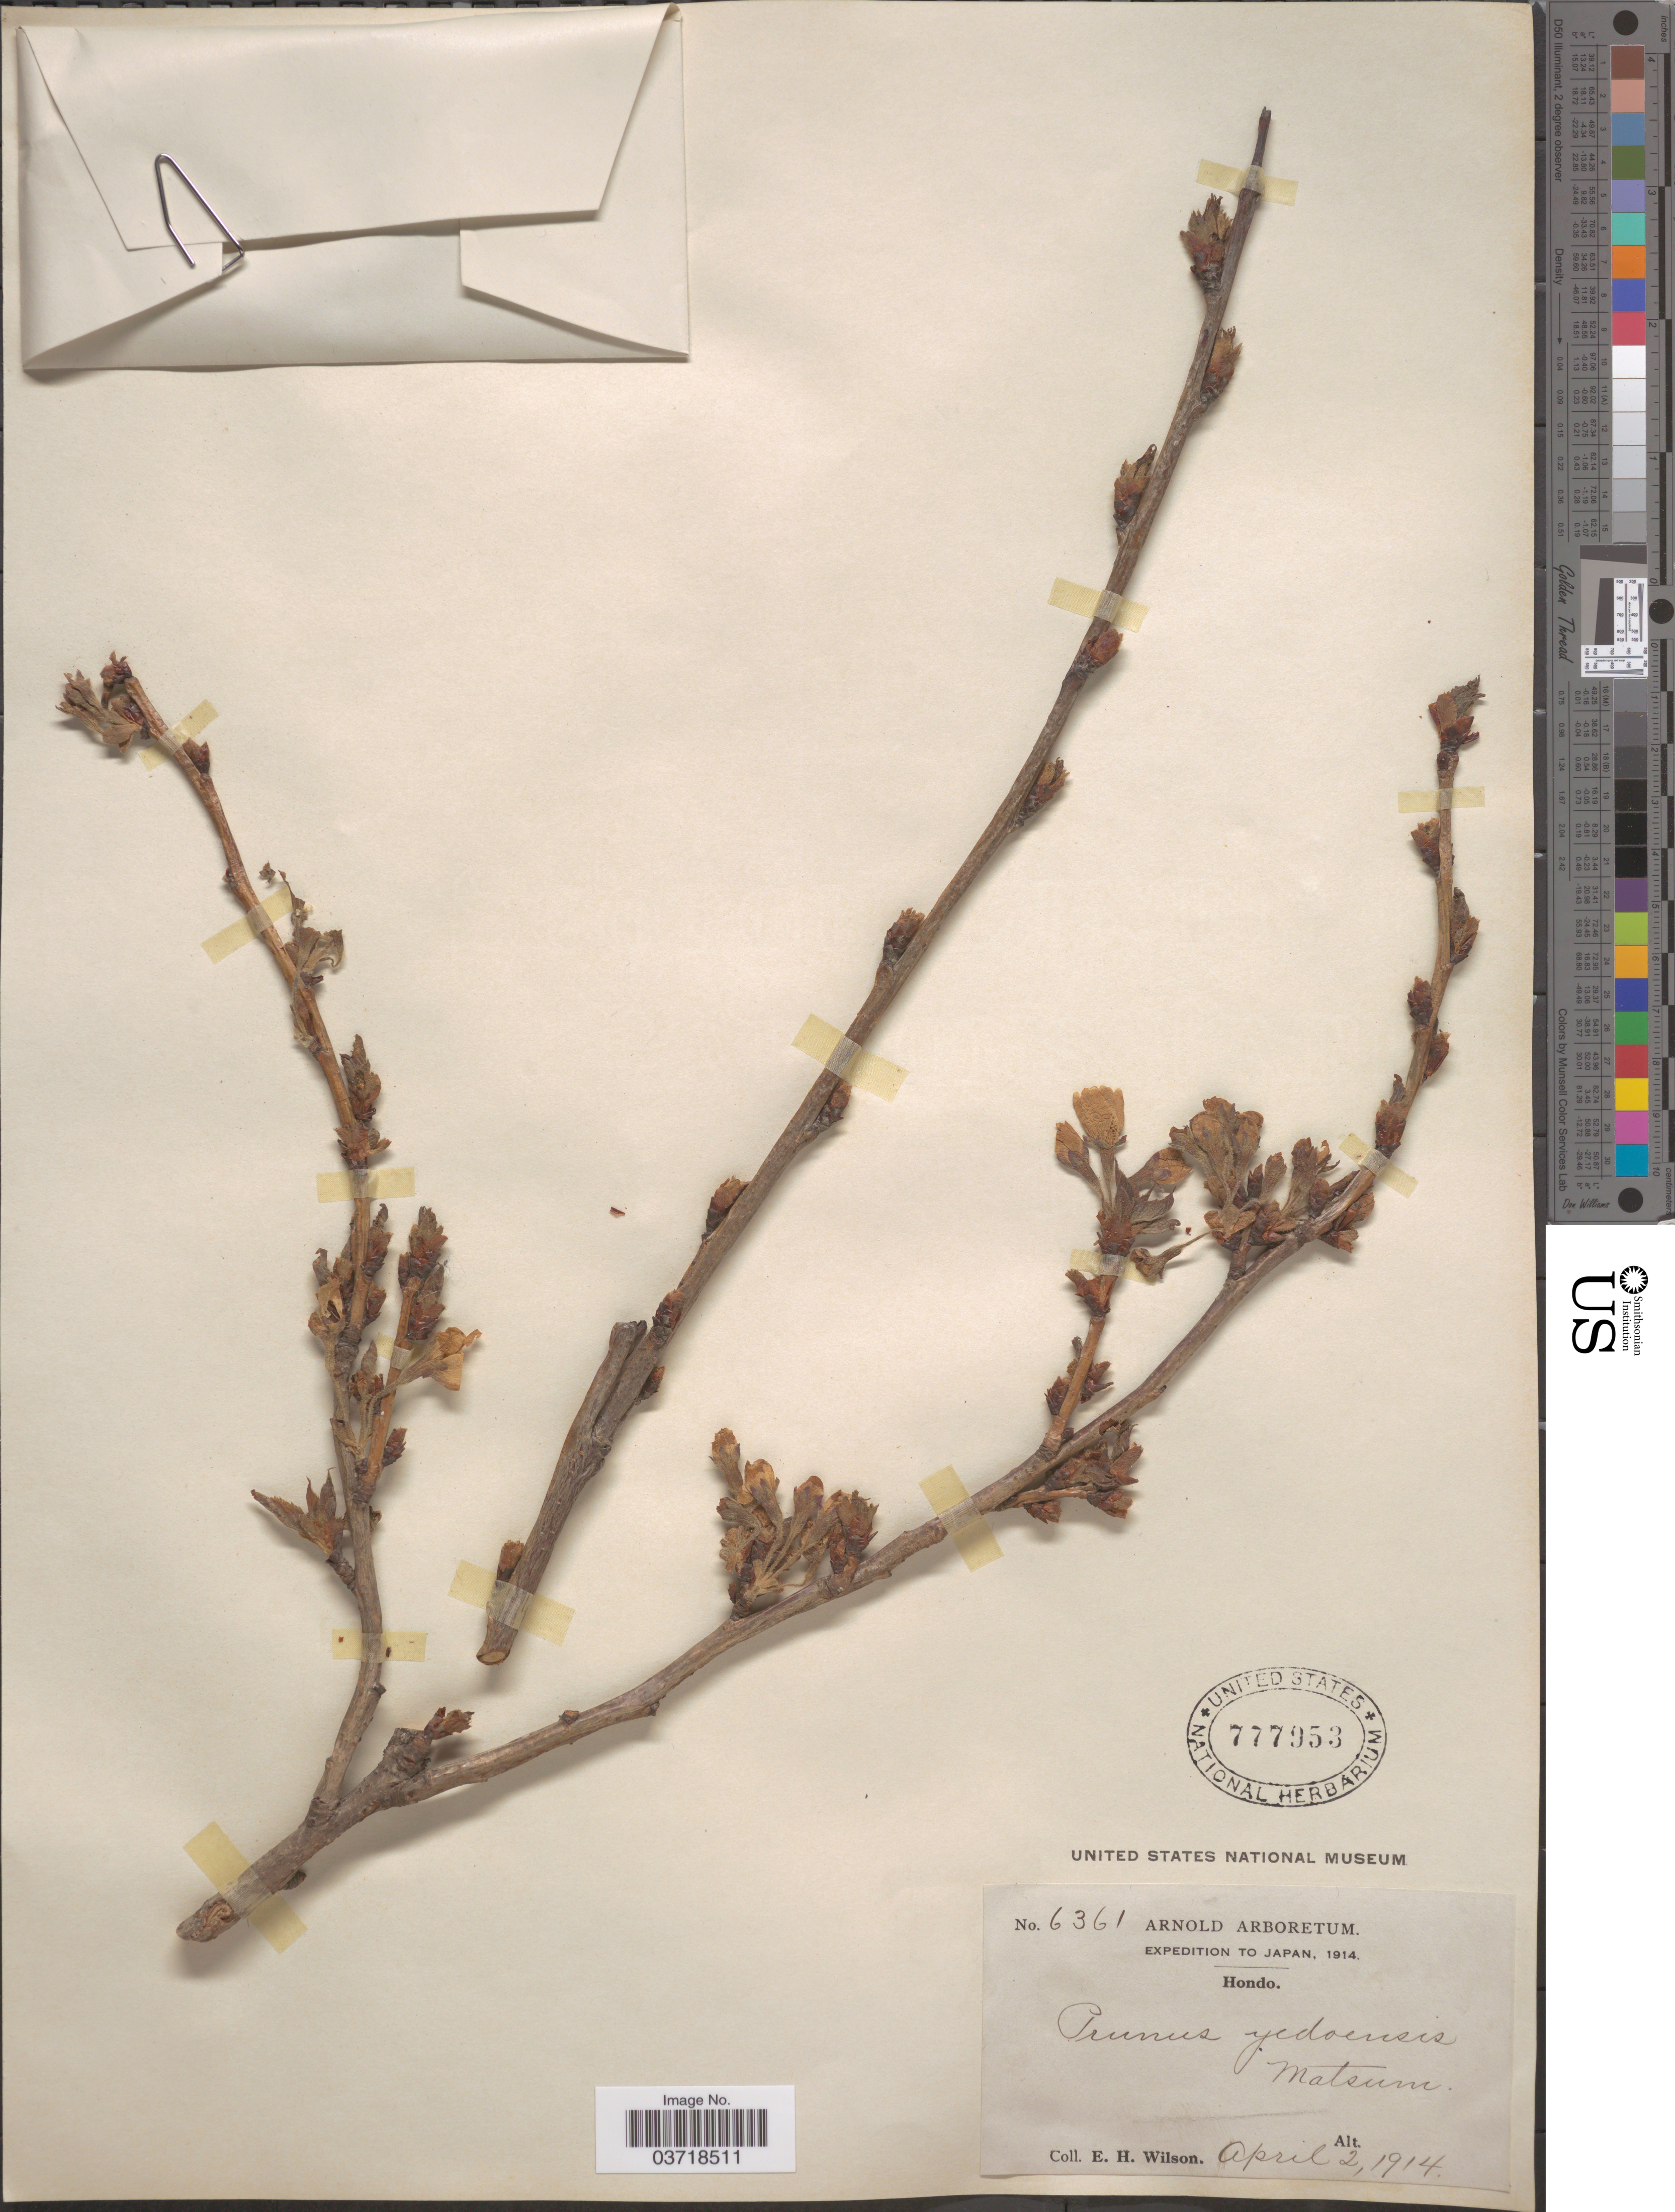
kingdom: Plantae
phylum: Tracheophyta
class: Magnoliopsida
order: Rosales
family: Rosaceae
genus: Prunus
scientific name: Prunus yedoensis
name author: Matsum.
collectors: E. Wilson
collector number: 6361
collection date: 1914-04-02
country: Japan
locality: Hondo.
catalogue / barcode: US 777953